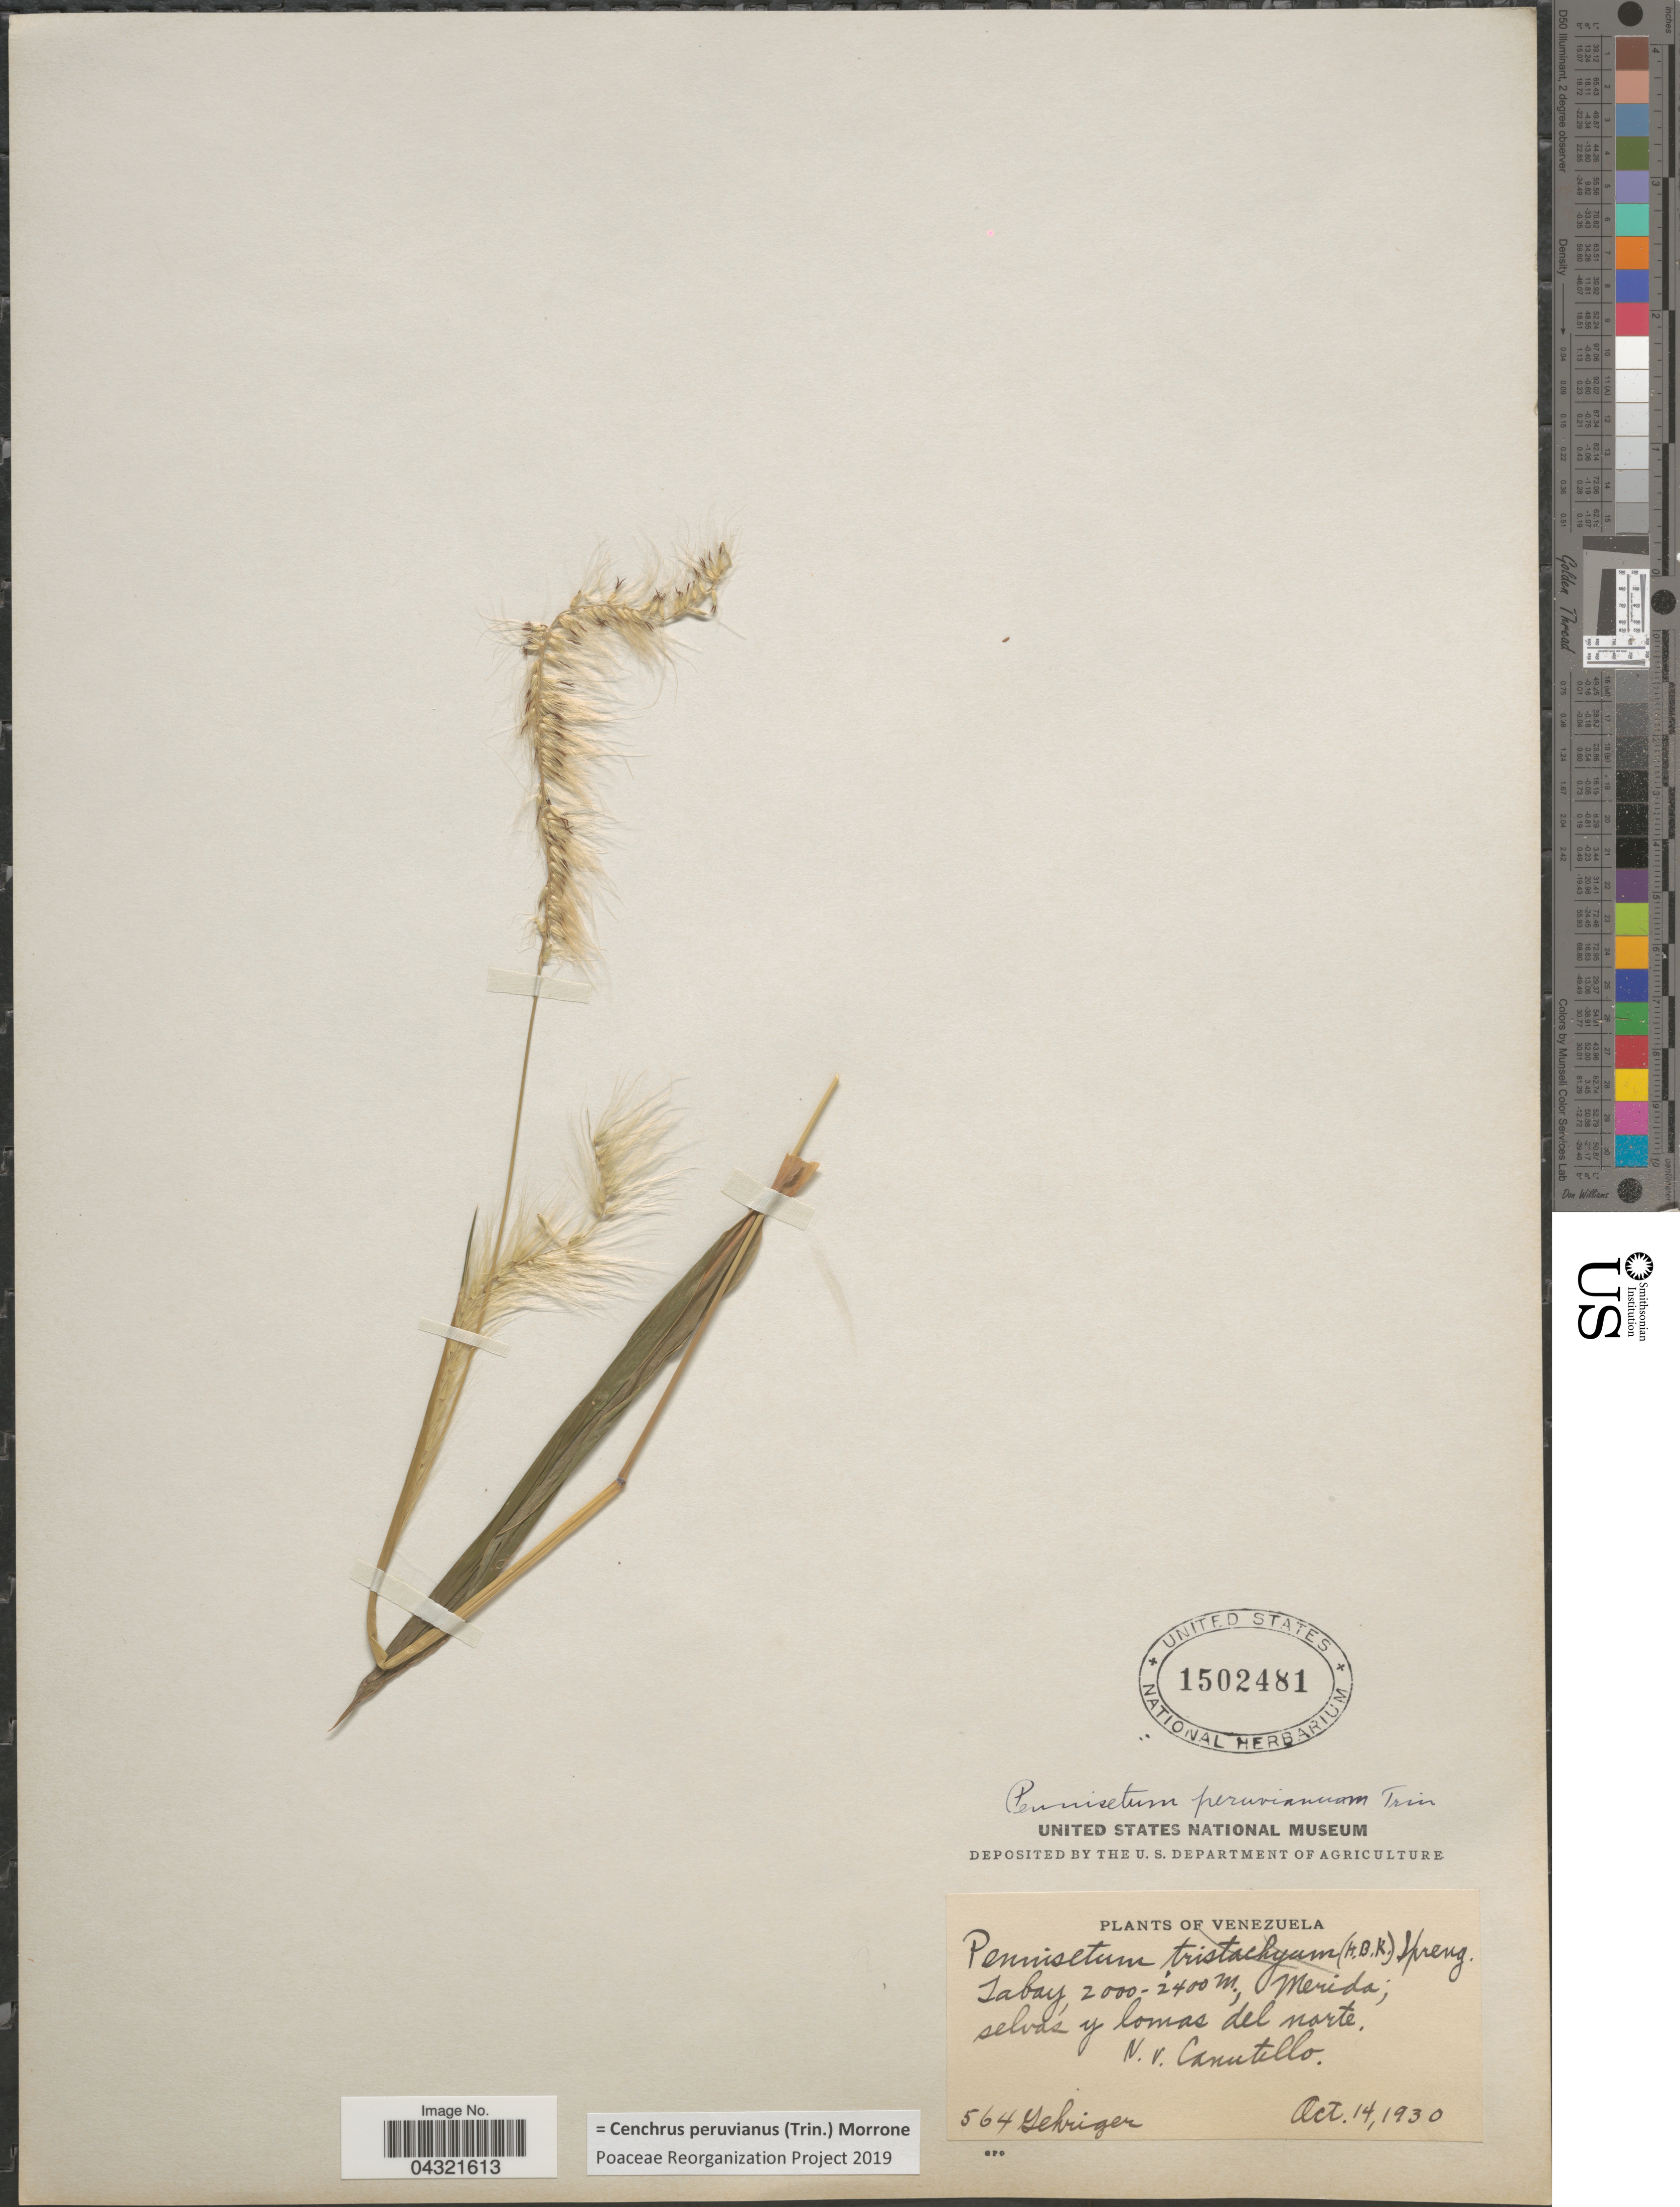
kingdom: Plantae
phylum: Tracheophyta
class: Liliopsida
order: Poales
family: Poaceae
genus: Cenchrus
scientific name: Cenchrus peruvianus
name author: (Trin.) Morrone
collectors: -- Gehriger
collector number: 564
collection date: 1930-10-14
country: Venezuela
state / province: Merida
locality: Tabay; selvas y lomas del norte. N.v. Canutillo.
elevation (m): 2000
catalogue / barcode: US 1502481